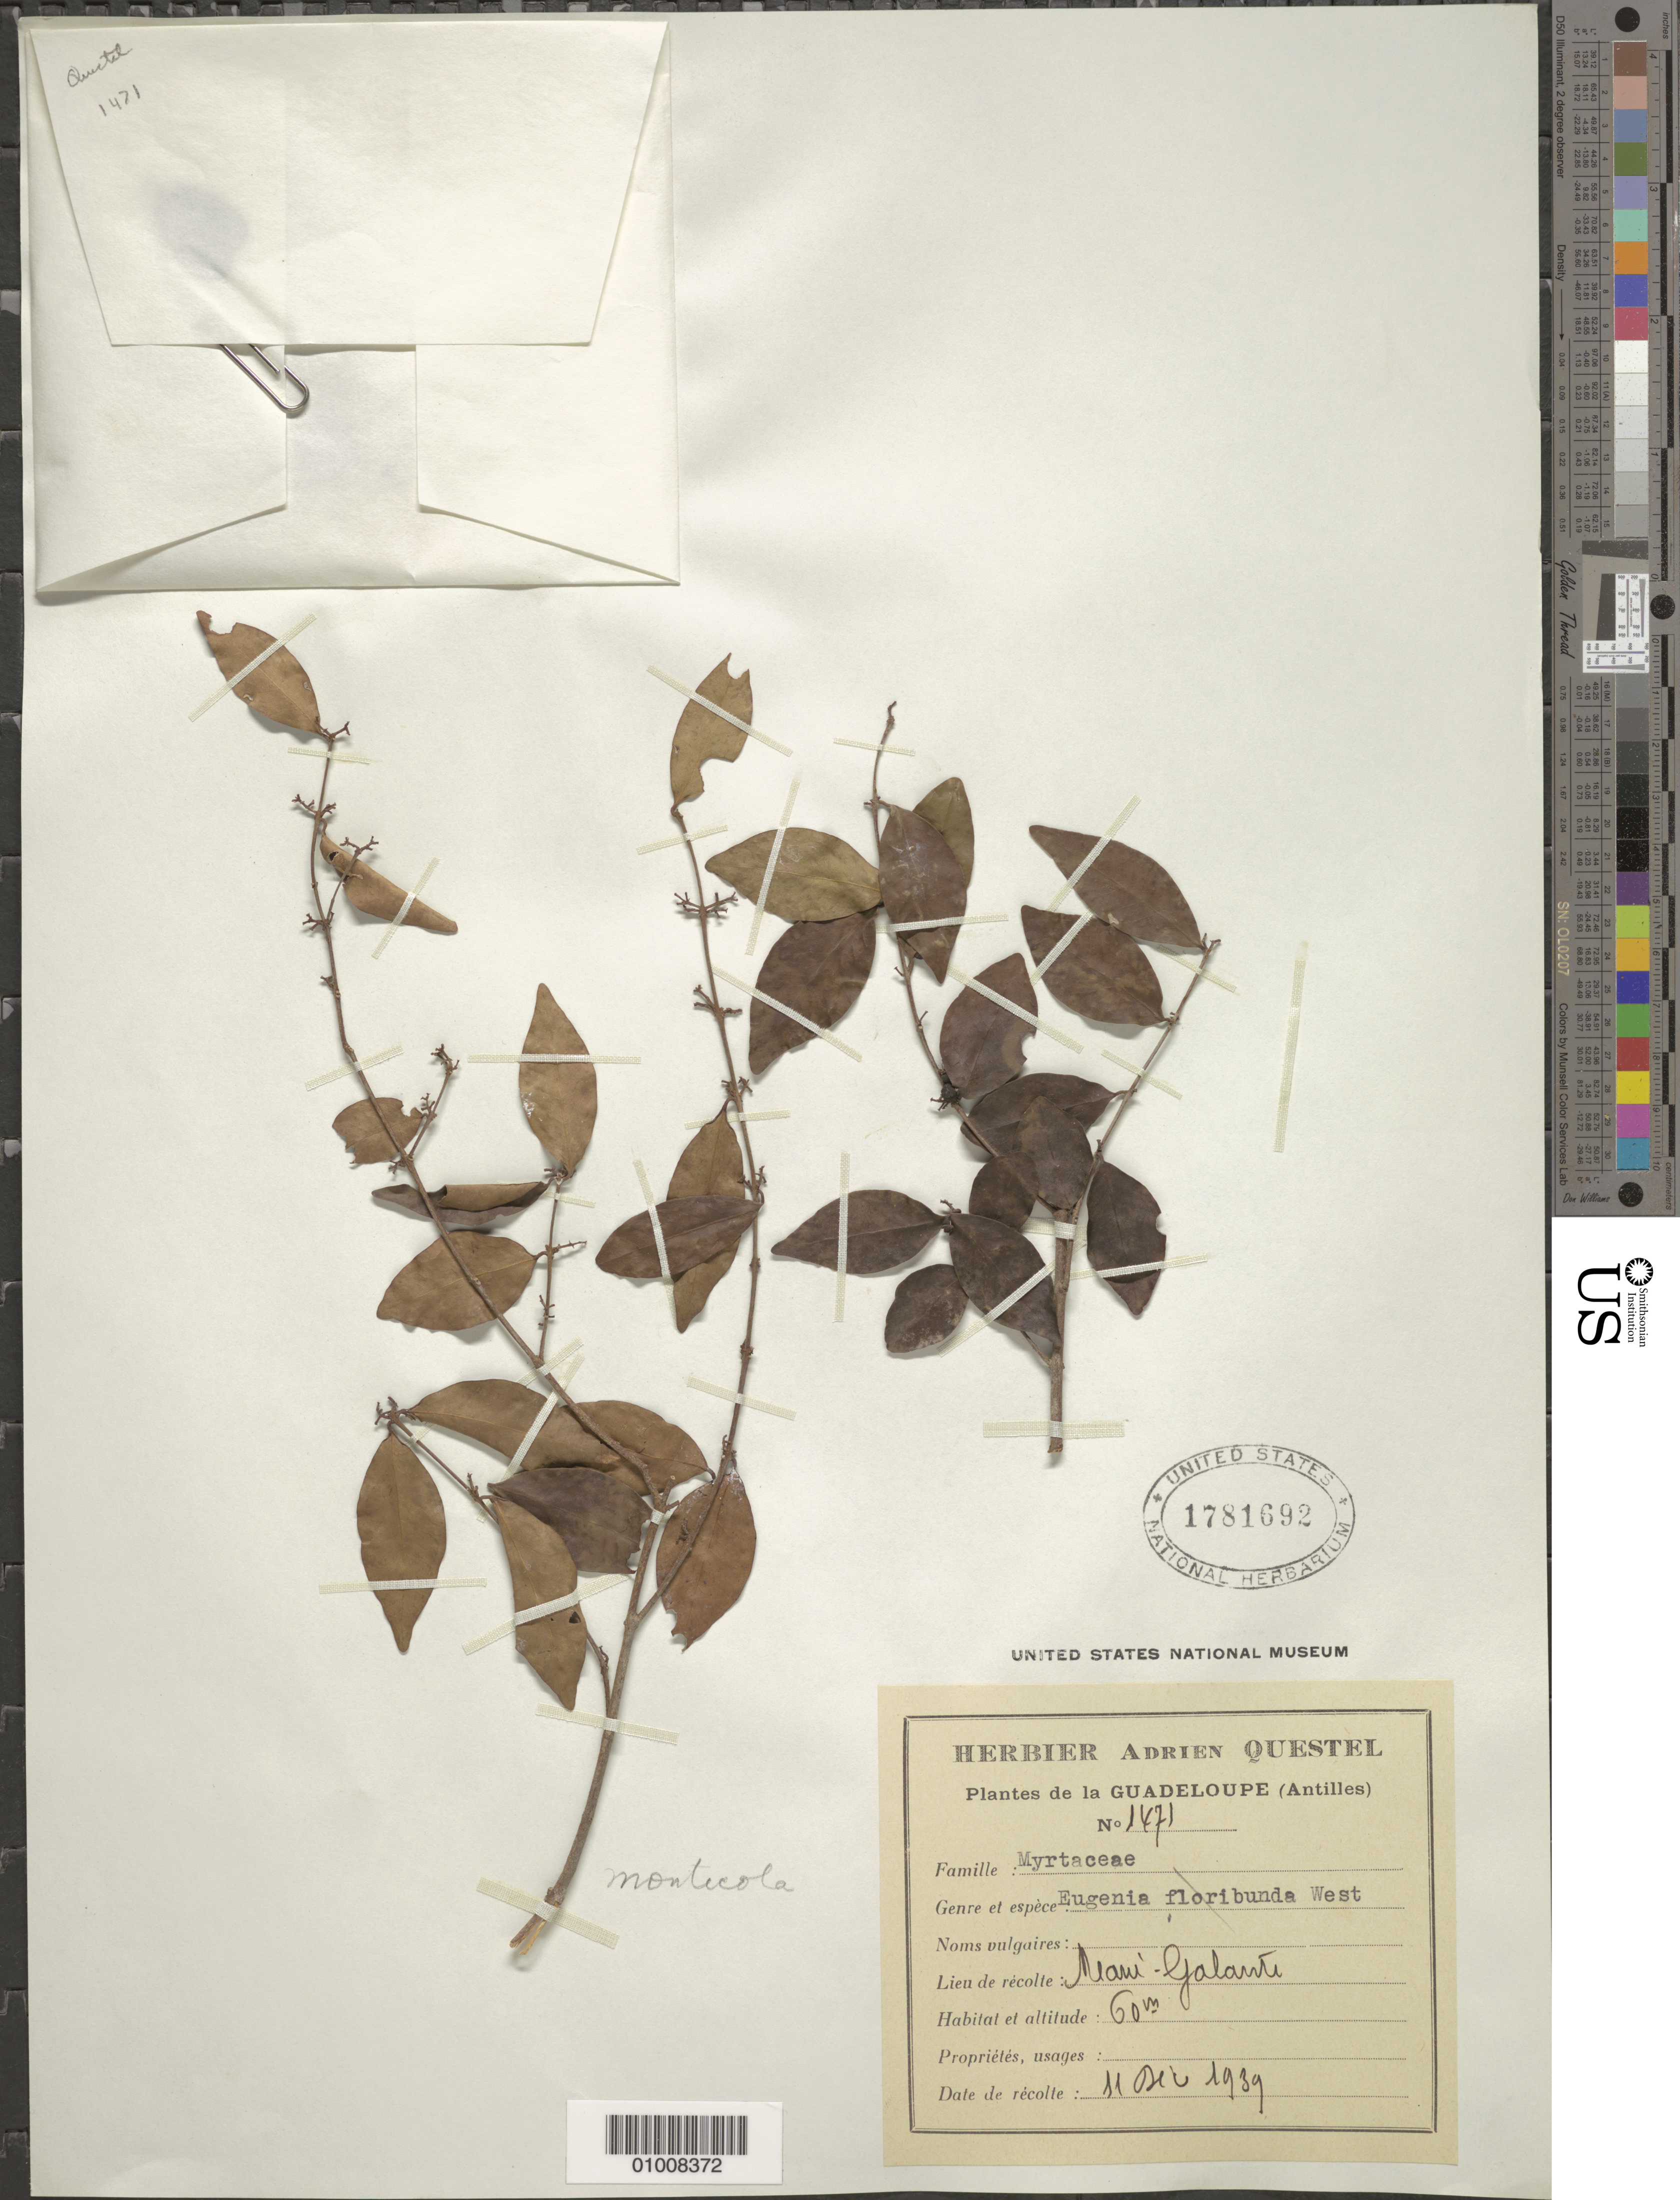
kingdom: Plantae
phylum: Tracheophyta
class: Magnoliopsida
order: Myrtales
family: Myrtaceae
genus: Eugenia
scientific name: Eugenia monticola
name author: (Sw.) DC.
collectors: A. Questel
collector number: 1471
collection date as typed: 11 Aug 1939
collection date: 1939-08-11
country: Guadeloupe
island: Marie Galante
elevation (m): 60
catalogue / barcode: US 1781692